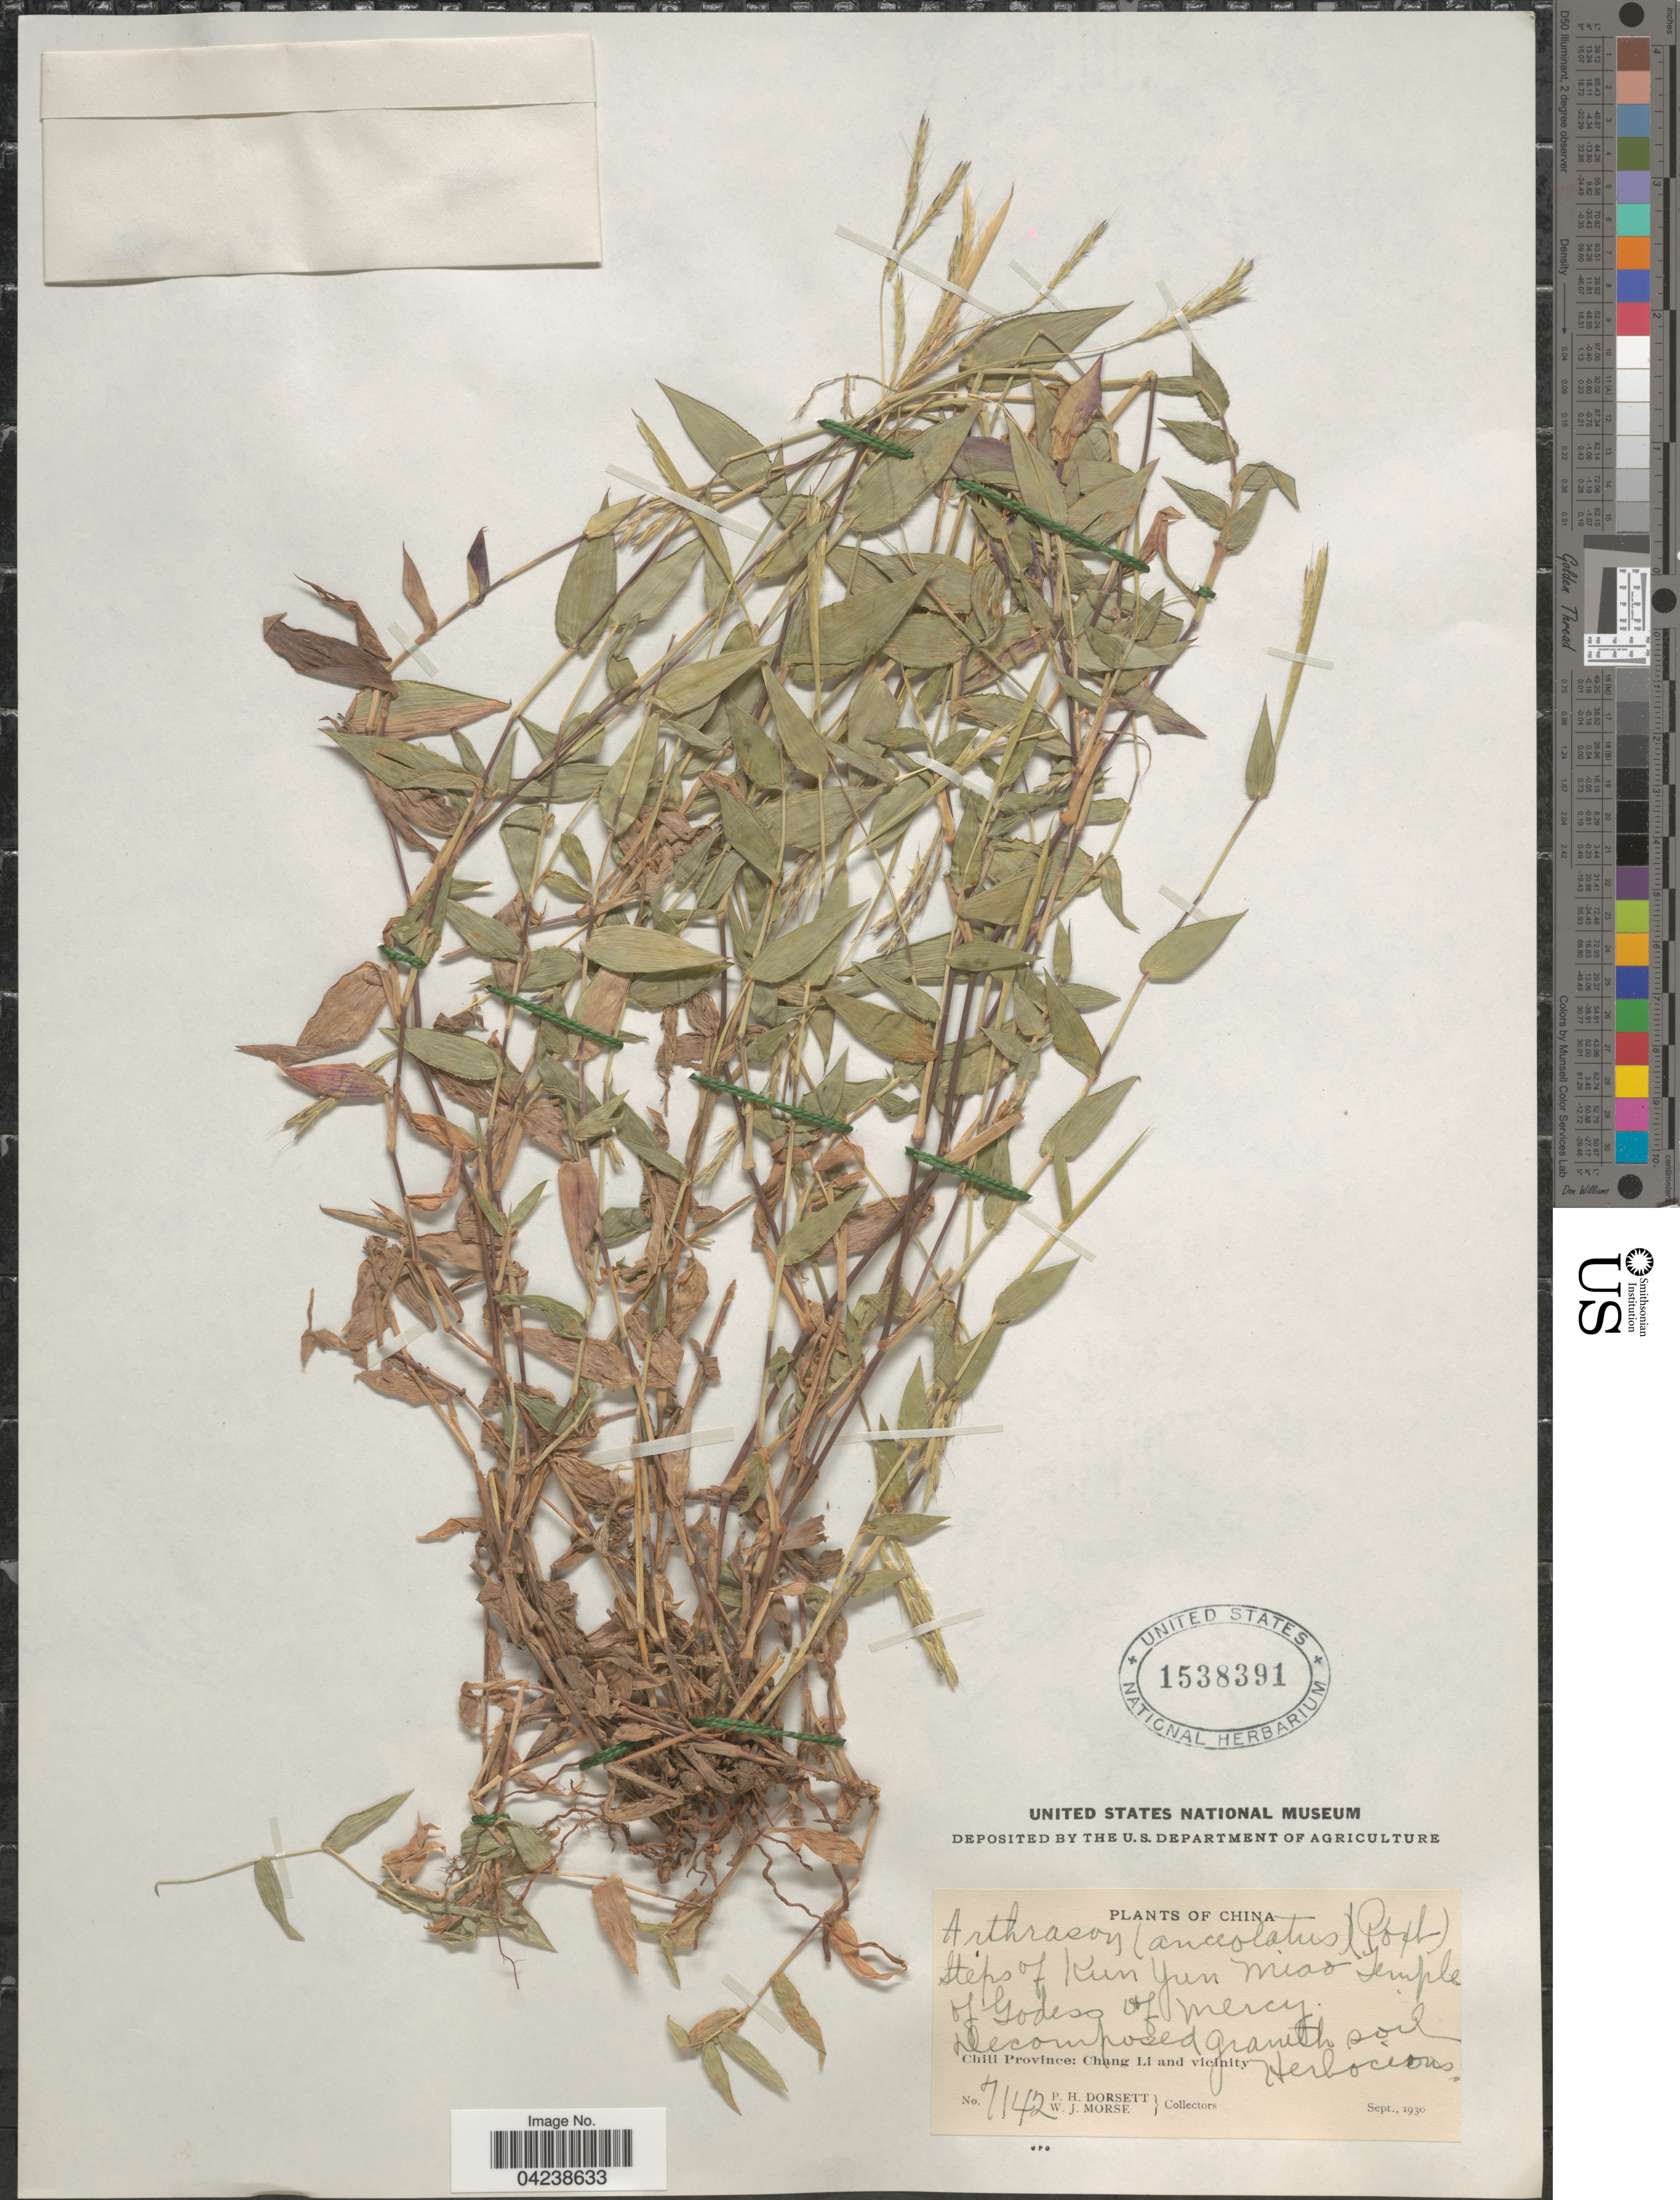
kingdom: Plantae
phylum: Tracheophyta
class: Liliopsida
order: Poales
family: Poaceae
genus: Arthraxon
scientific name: Arthraxon lanceolatus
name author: (Roxb.) Hochst.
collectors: P. H. Dorsett & W. J. Morse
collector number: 7142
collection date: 1930-09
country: China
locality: Steps of Kun Yun Miao Temple of Godess of Mercy. Chili Province: Chang Li and vicinity.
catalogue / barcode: US 1538391